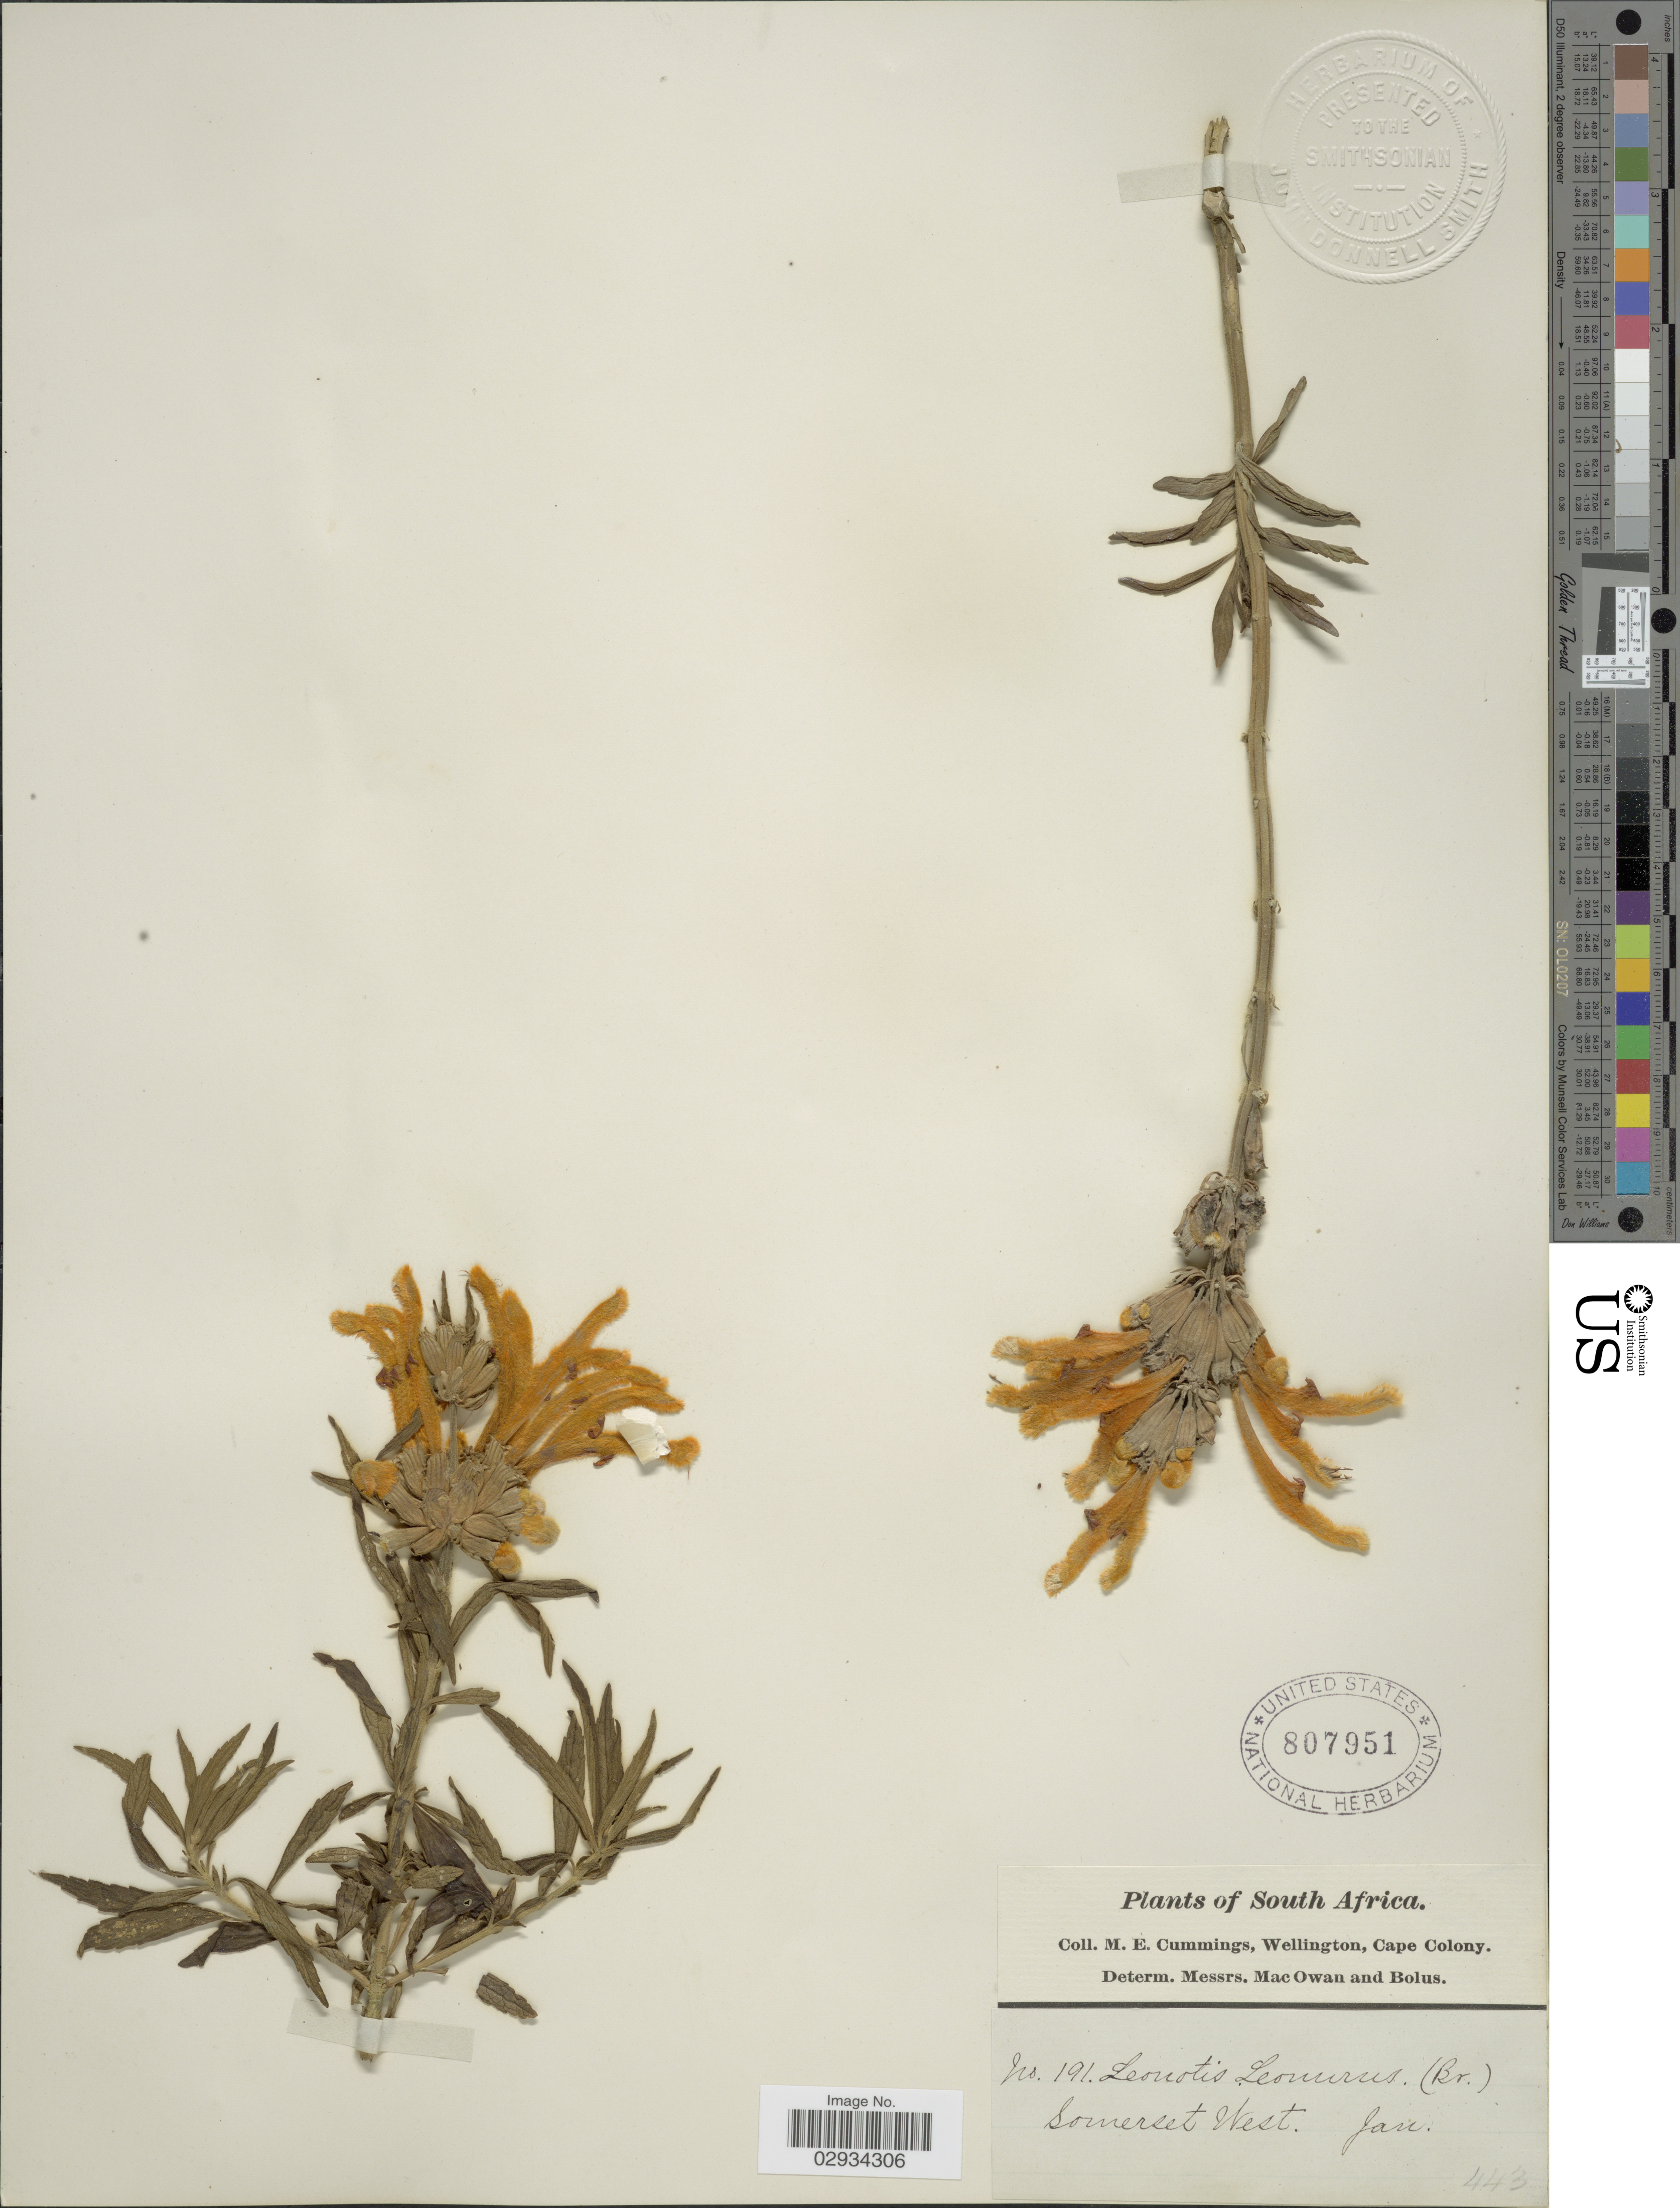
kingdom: Plantae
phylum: Tracheophyta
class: Magnoliopsida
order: Lamiales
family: Lamiaceae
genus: Leonotis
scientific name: Leonotis leonurus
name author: (L.) R. Br.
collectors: M. E. Cummings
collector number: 191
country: South Africa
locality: Somerset West.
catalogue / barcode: US 807951